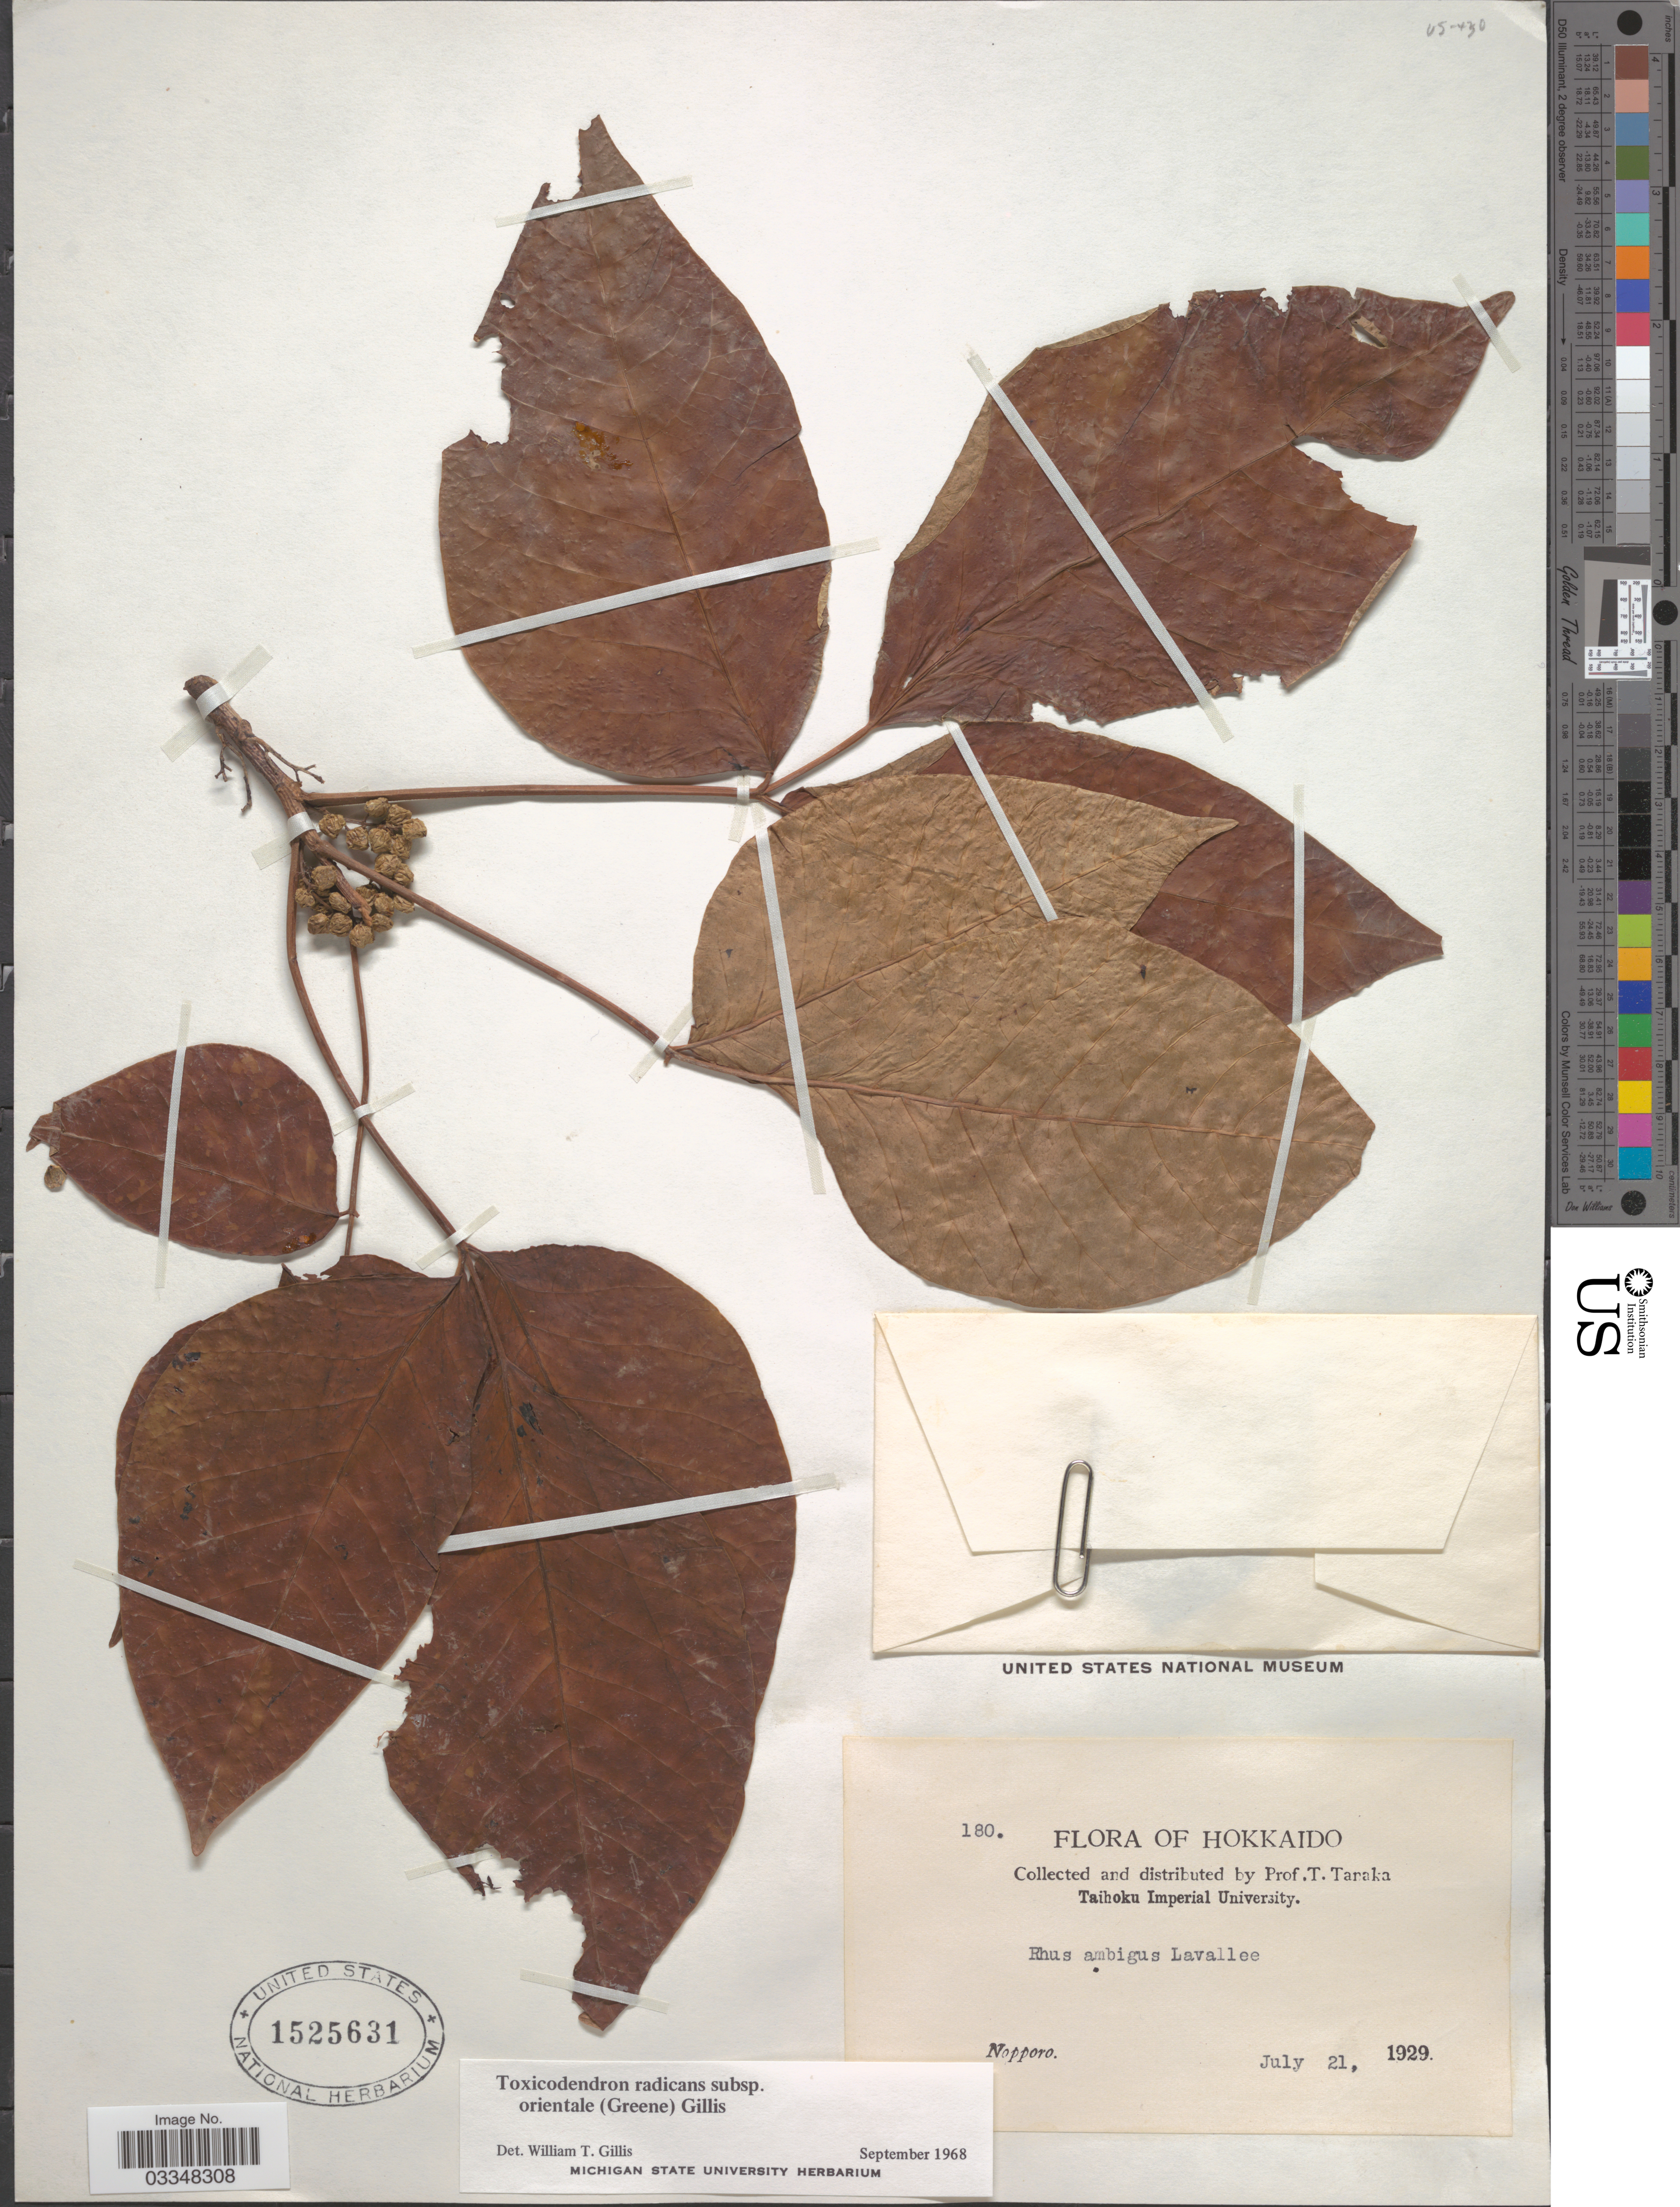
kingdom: Plantae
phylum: Tracheophyta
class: Magnoliopsida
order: Sapindales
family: Anacardiaceae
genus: Toxicodendron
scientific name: Toxicodendron orientale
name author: Greene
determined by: Mitchell, John D.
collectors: T. Tanaka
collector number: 180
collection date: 1929-07-21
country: Japan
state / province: Hokkaidō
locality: Hokkaido. Nopporo.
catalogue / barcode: US 1525631